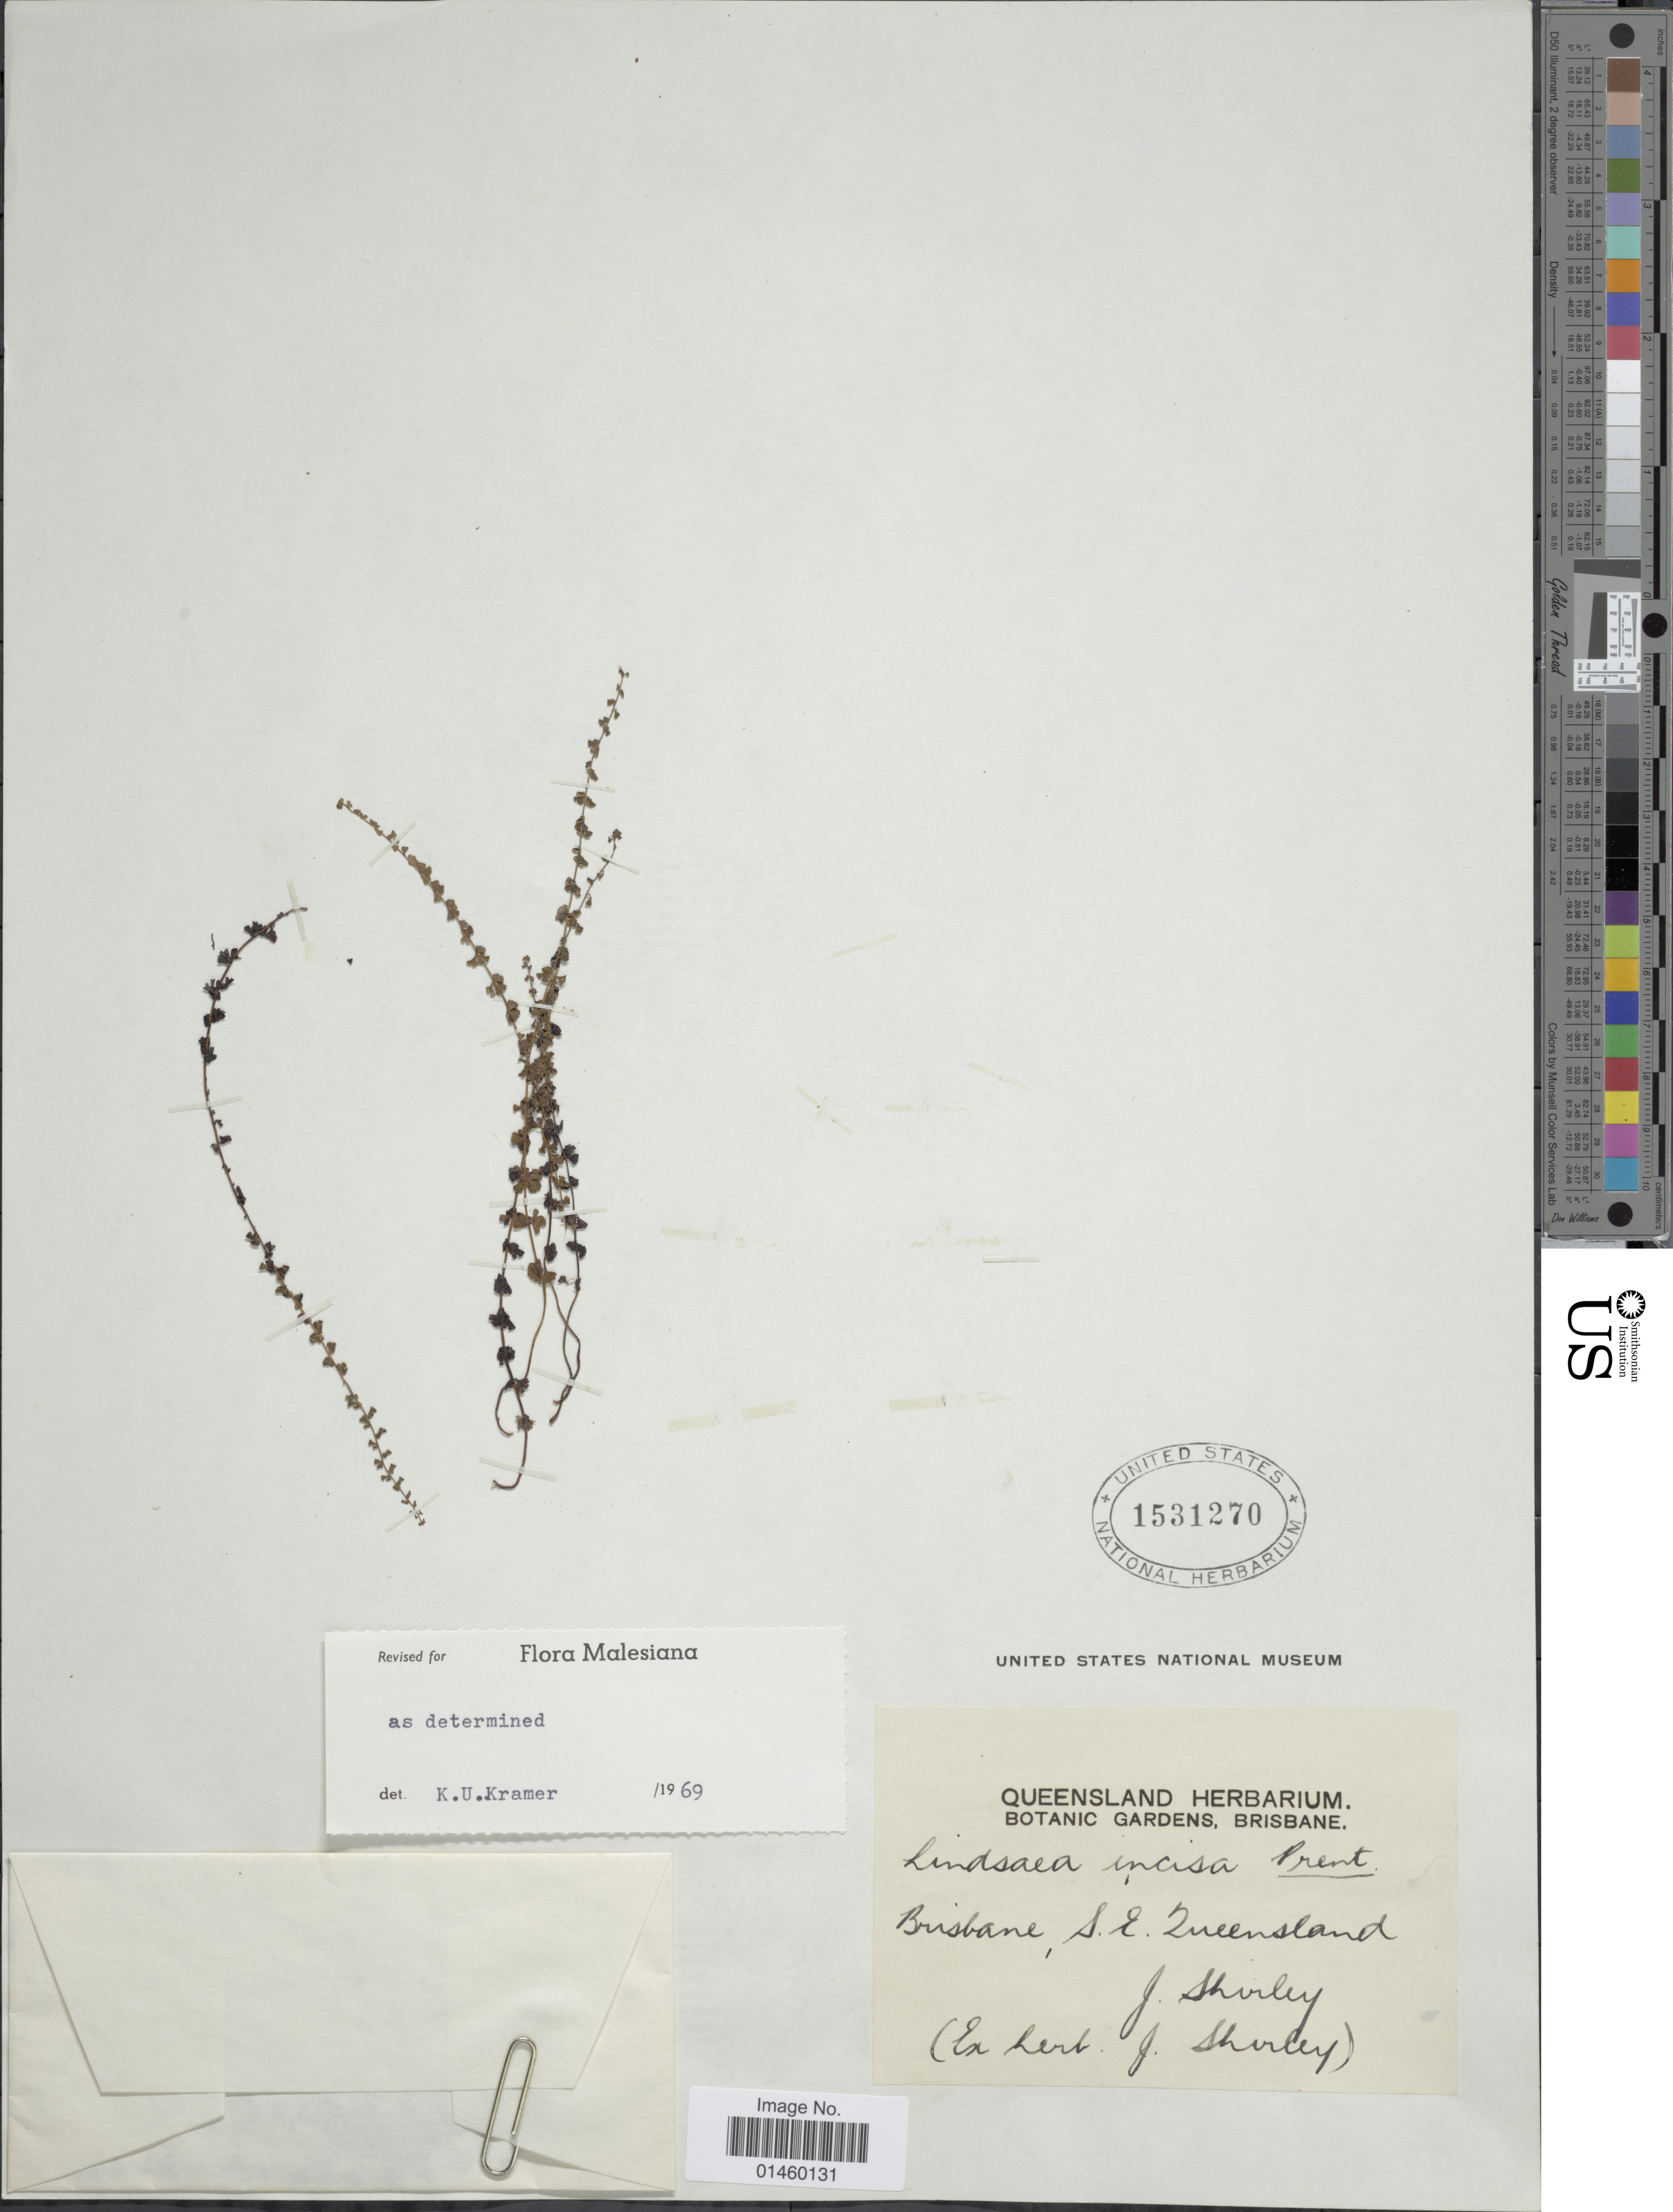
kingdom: Plantae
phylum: Tracheophyta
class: Polypodiopsida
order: Polypodiales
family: Lindsaeaceae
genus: Lindsaea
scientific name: Lindsaea incisa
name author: Prent.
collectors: J. Shirley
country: Australia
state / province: Queensland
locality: Brisbane, S. E. Queensland.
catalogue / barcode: US 1531270